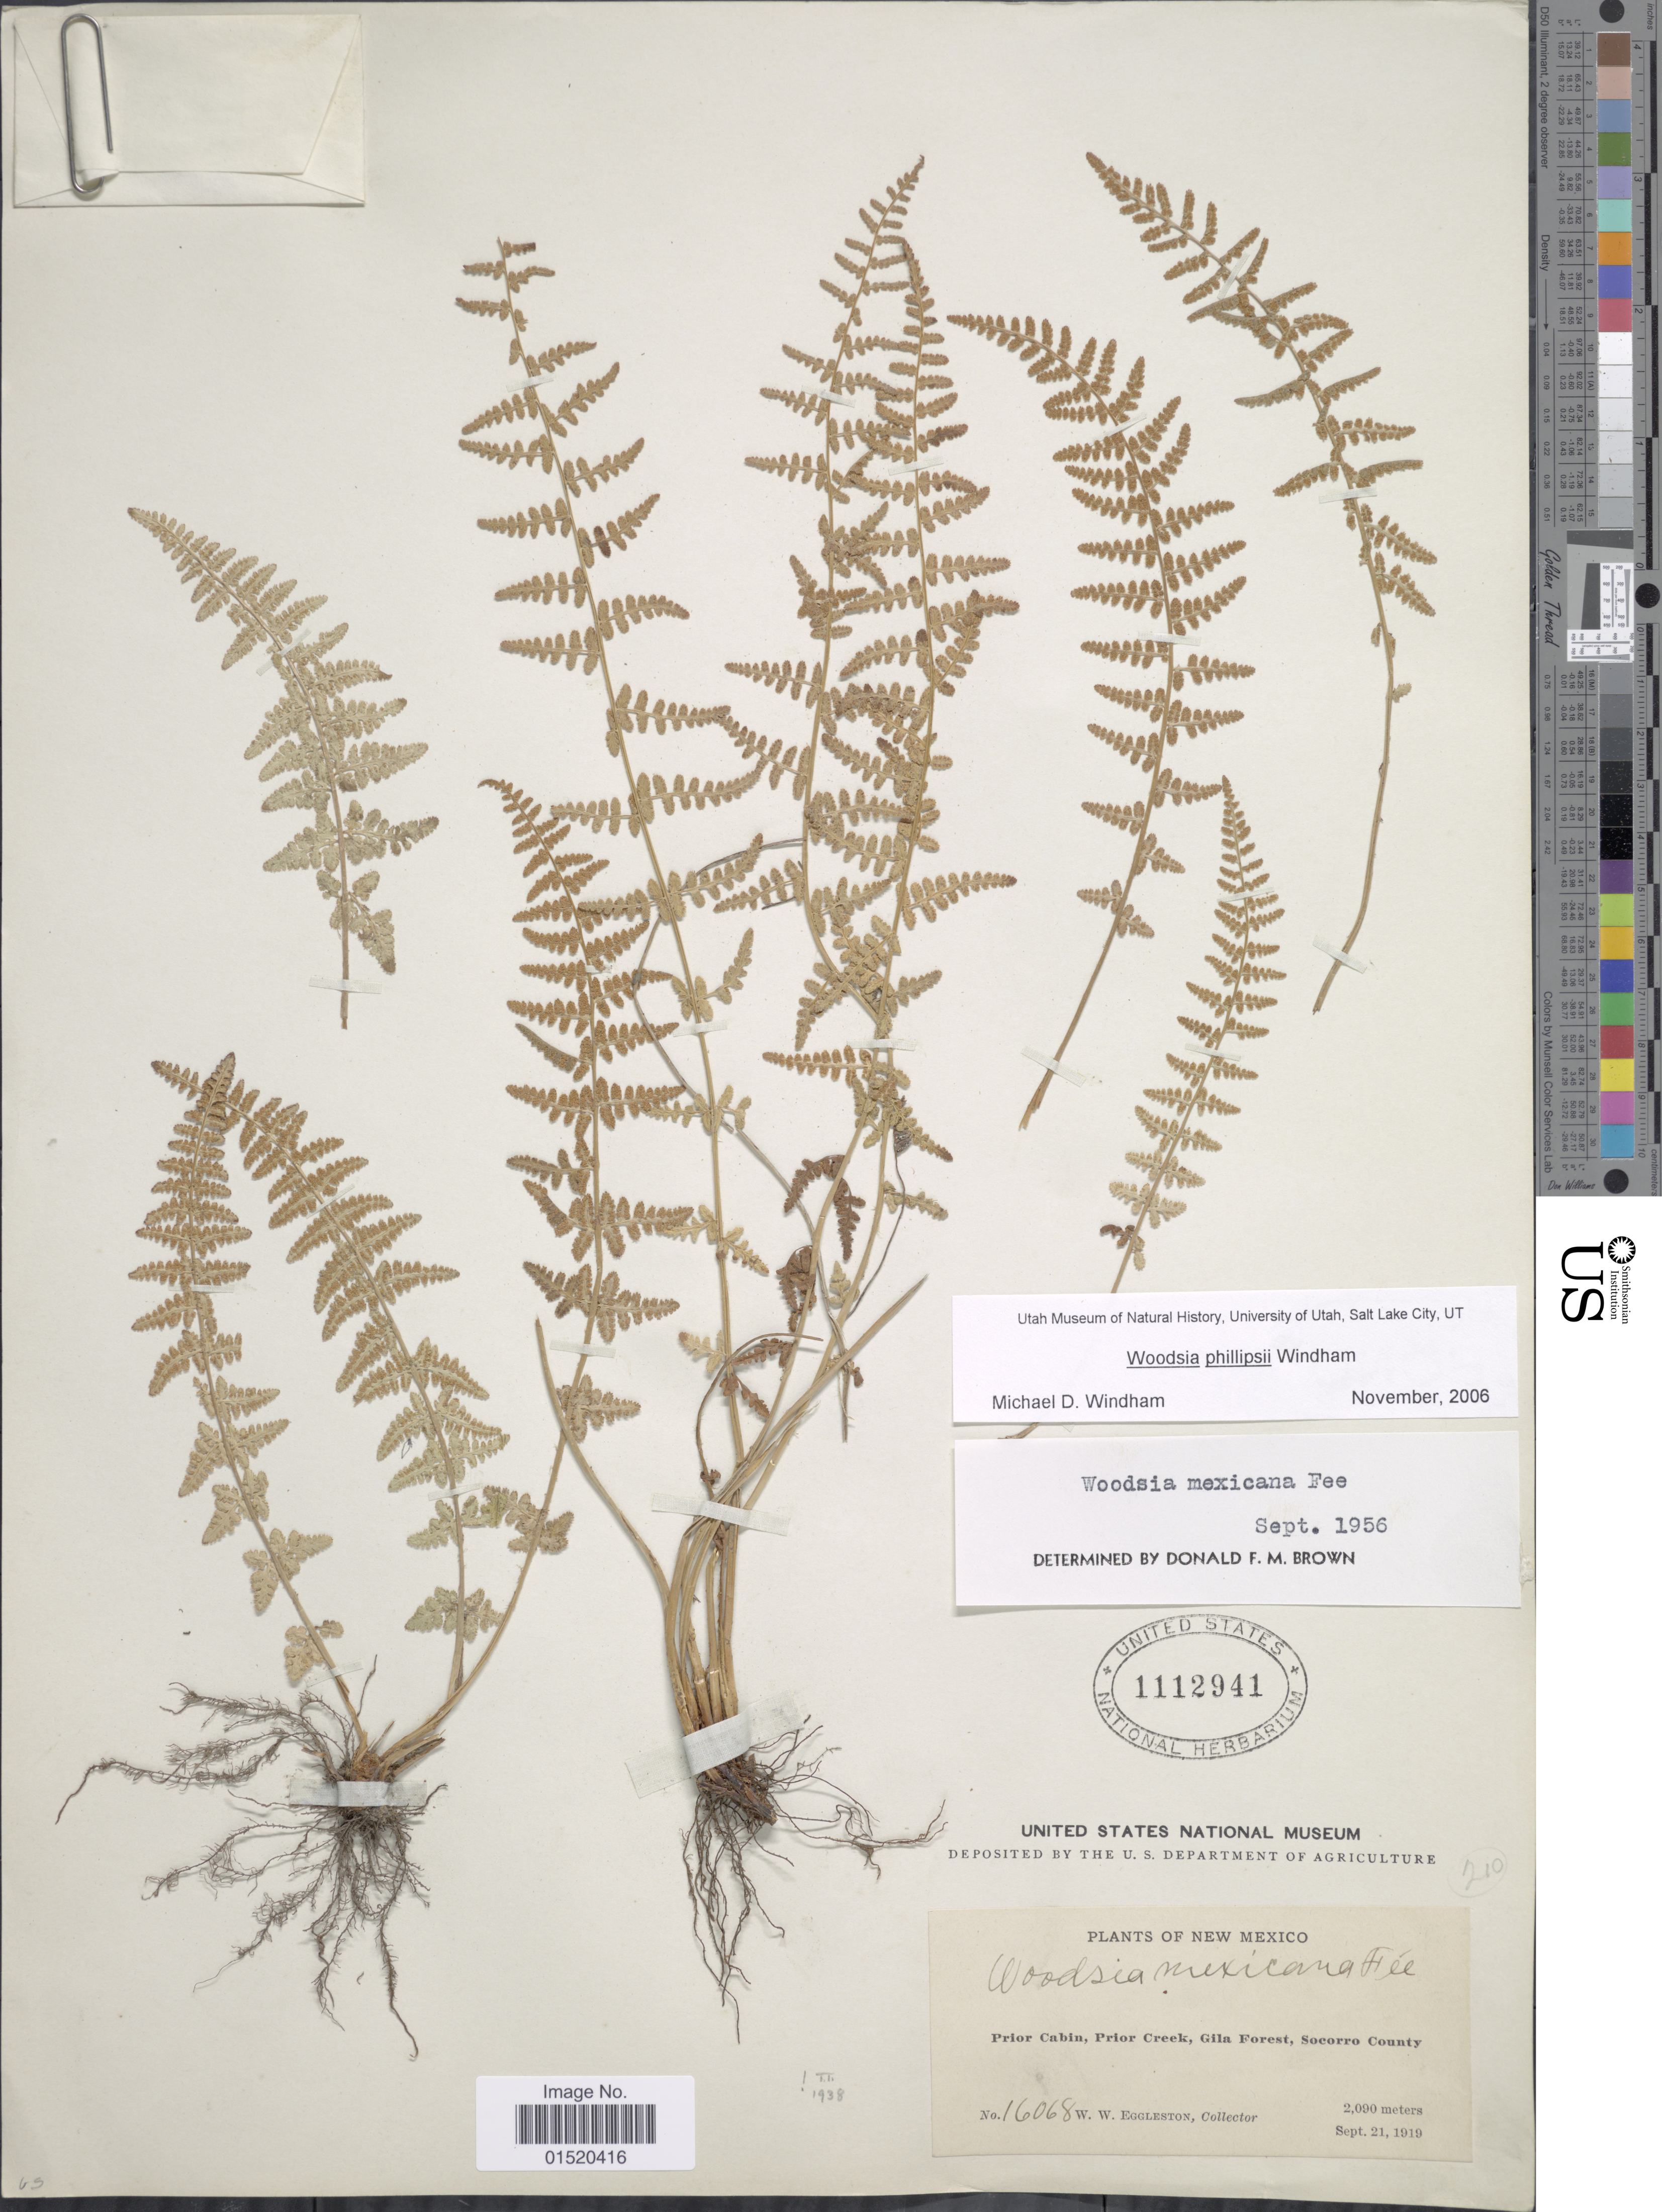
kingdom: Plantae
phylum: Tracheophyta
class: Polypodiopsida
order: Polypodiales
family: Woodsiaceae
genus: Woodsia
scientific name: Woodsia phillipsii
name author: Windham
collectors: W. W. Eggleston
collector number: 16068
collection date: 1919-09-21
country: United States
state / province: New Mexico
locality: Prior Cabin, Prior Creek, Gila Forest, Socorro County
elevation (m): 2090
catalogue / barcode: US 1112941